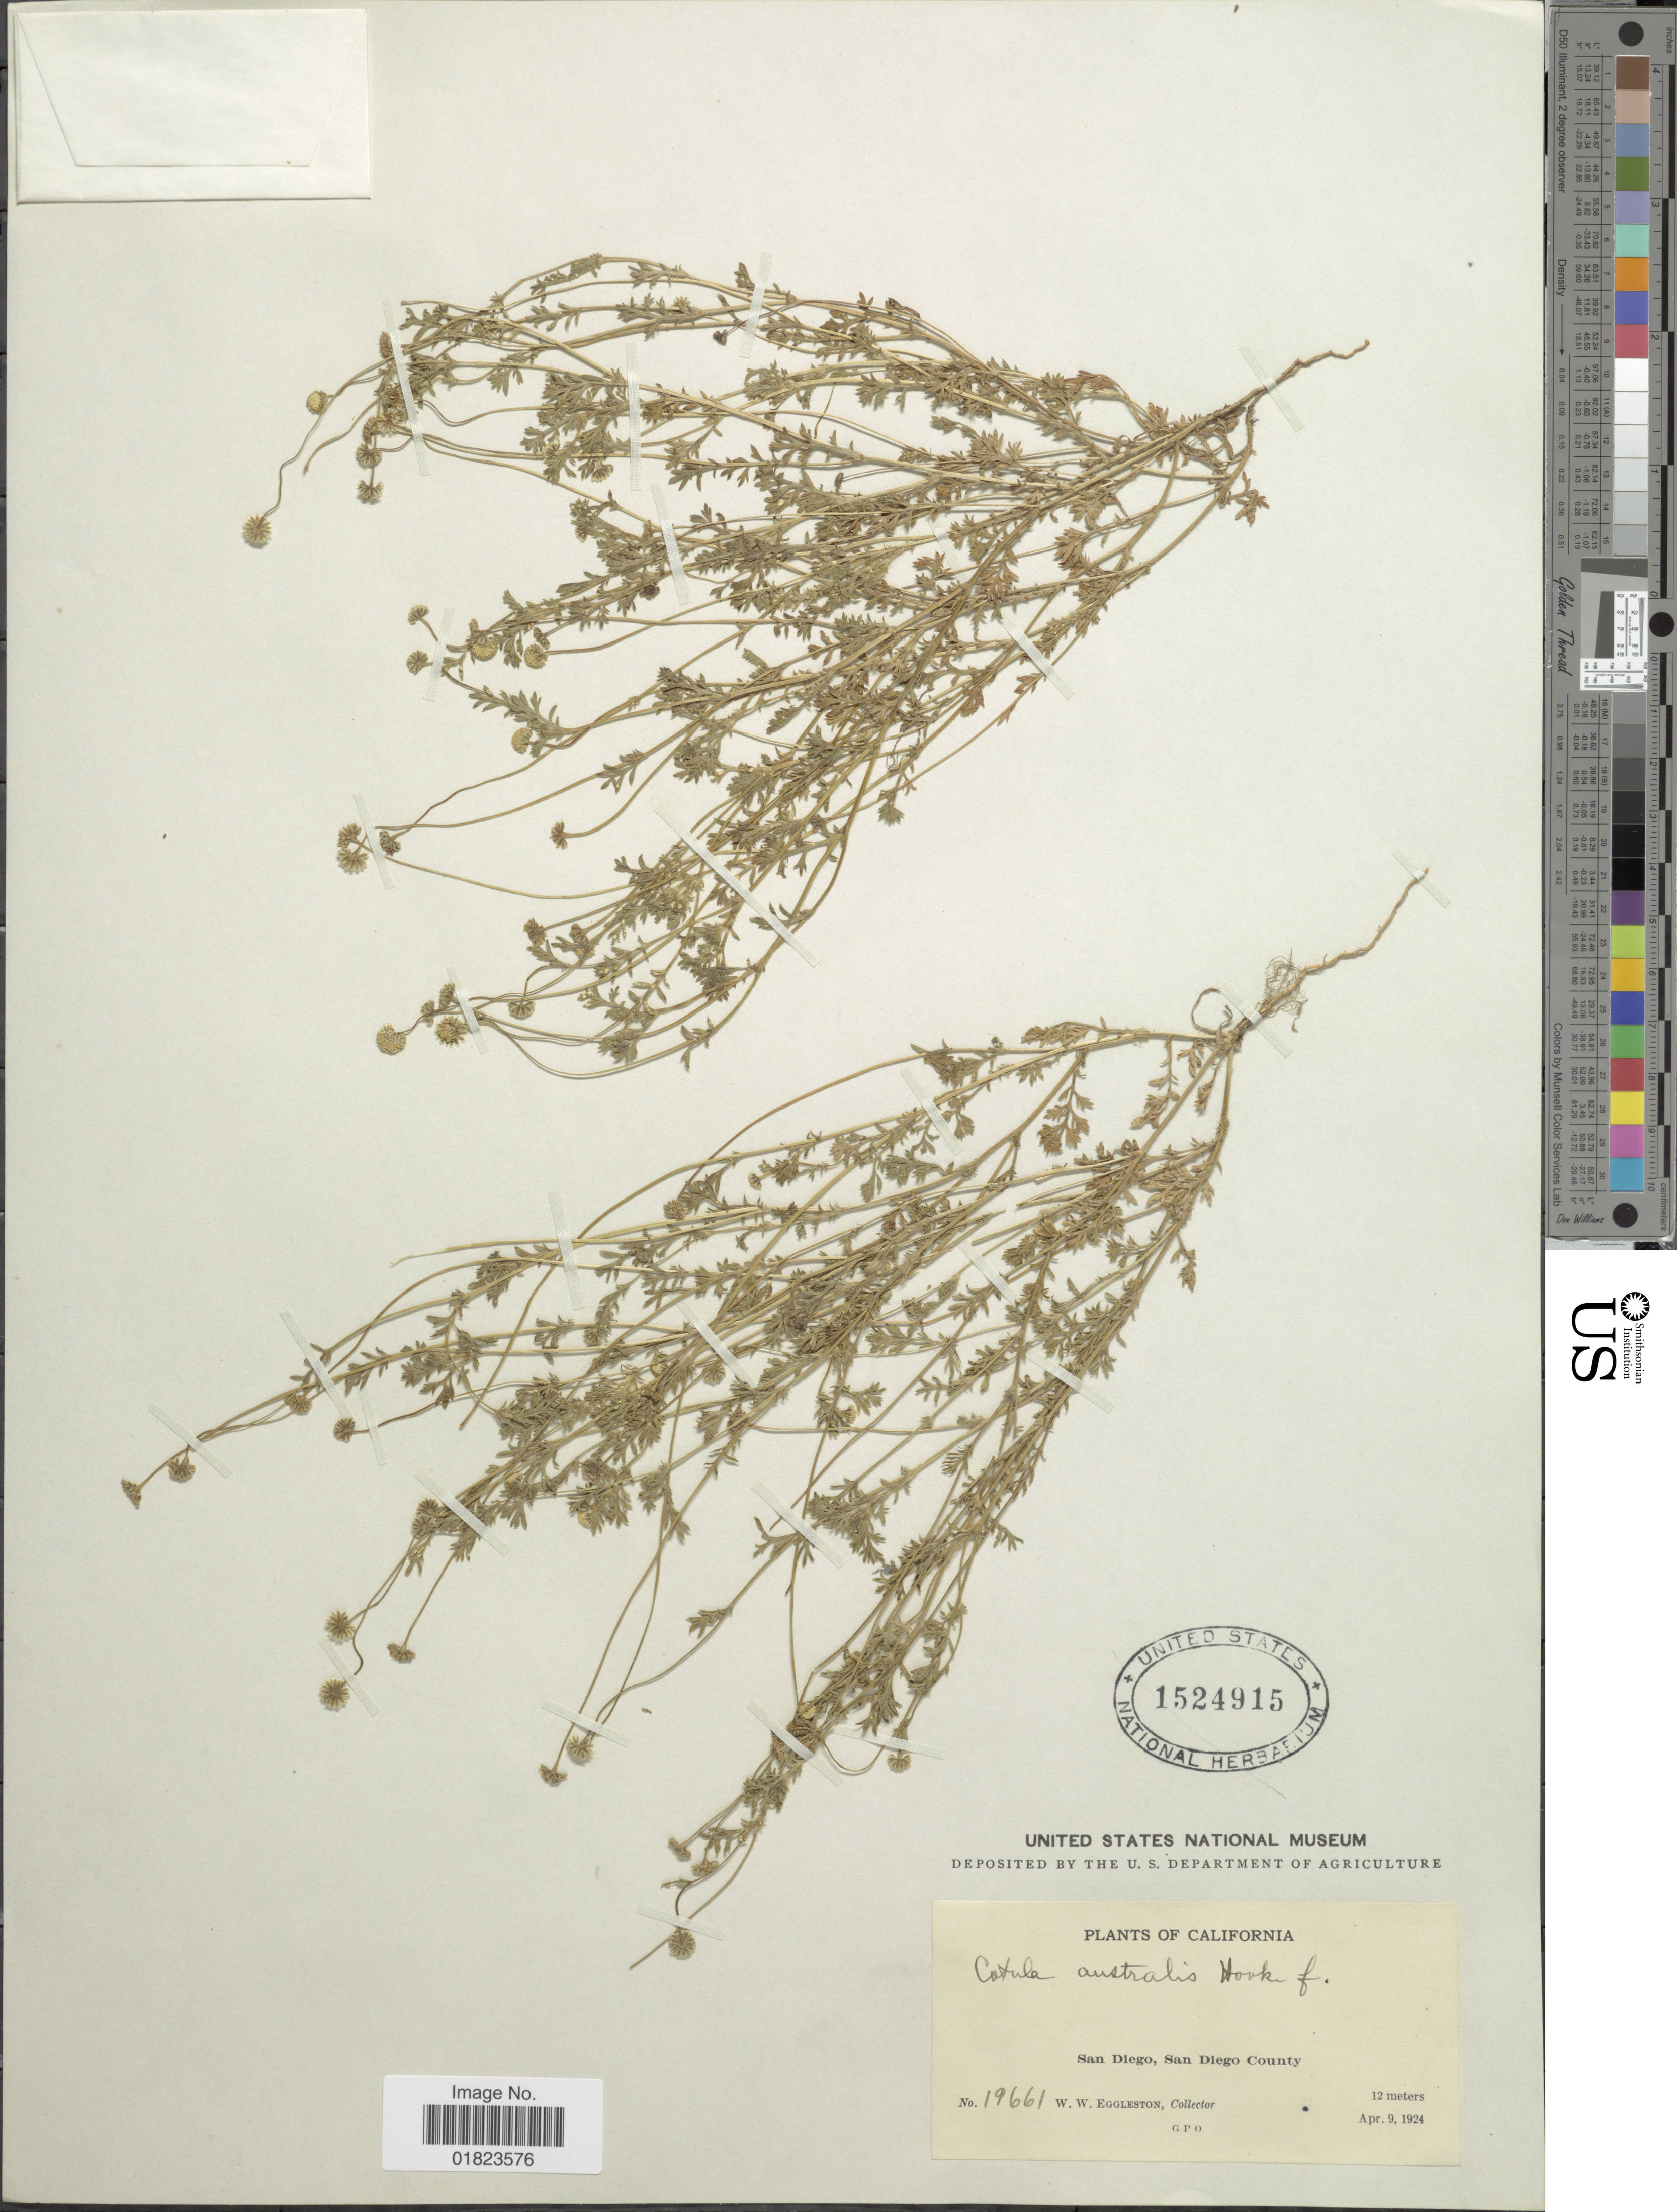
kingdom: Plantae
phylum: Tracheophyta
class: Magnoliopsida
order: Asterales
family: Asteraceae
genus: Cotula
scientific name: Cotula australis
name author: (Sieber ex Spreng.) Hook. f.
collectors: W. W. Eggleston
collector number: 19661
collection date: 1924-04-09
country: United States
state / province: California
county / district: San Diego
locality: California. San Diego, San Diego County.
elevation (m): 12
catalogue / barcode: US 1524915